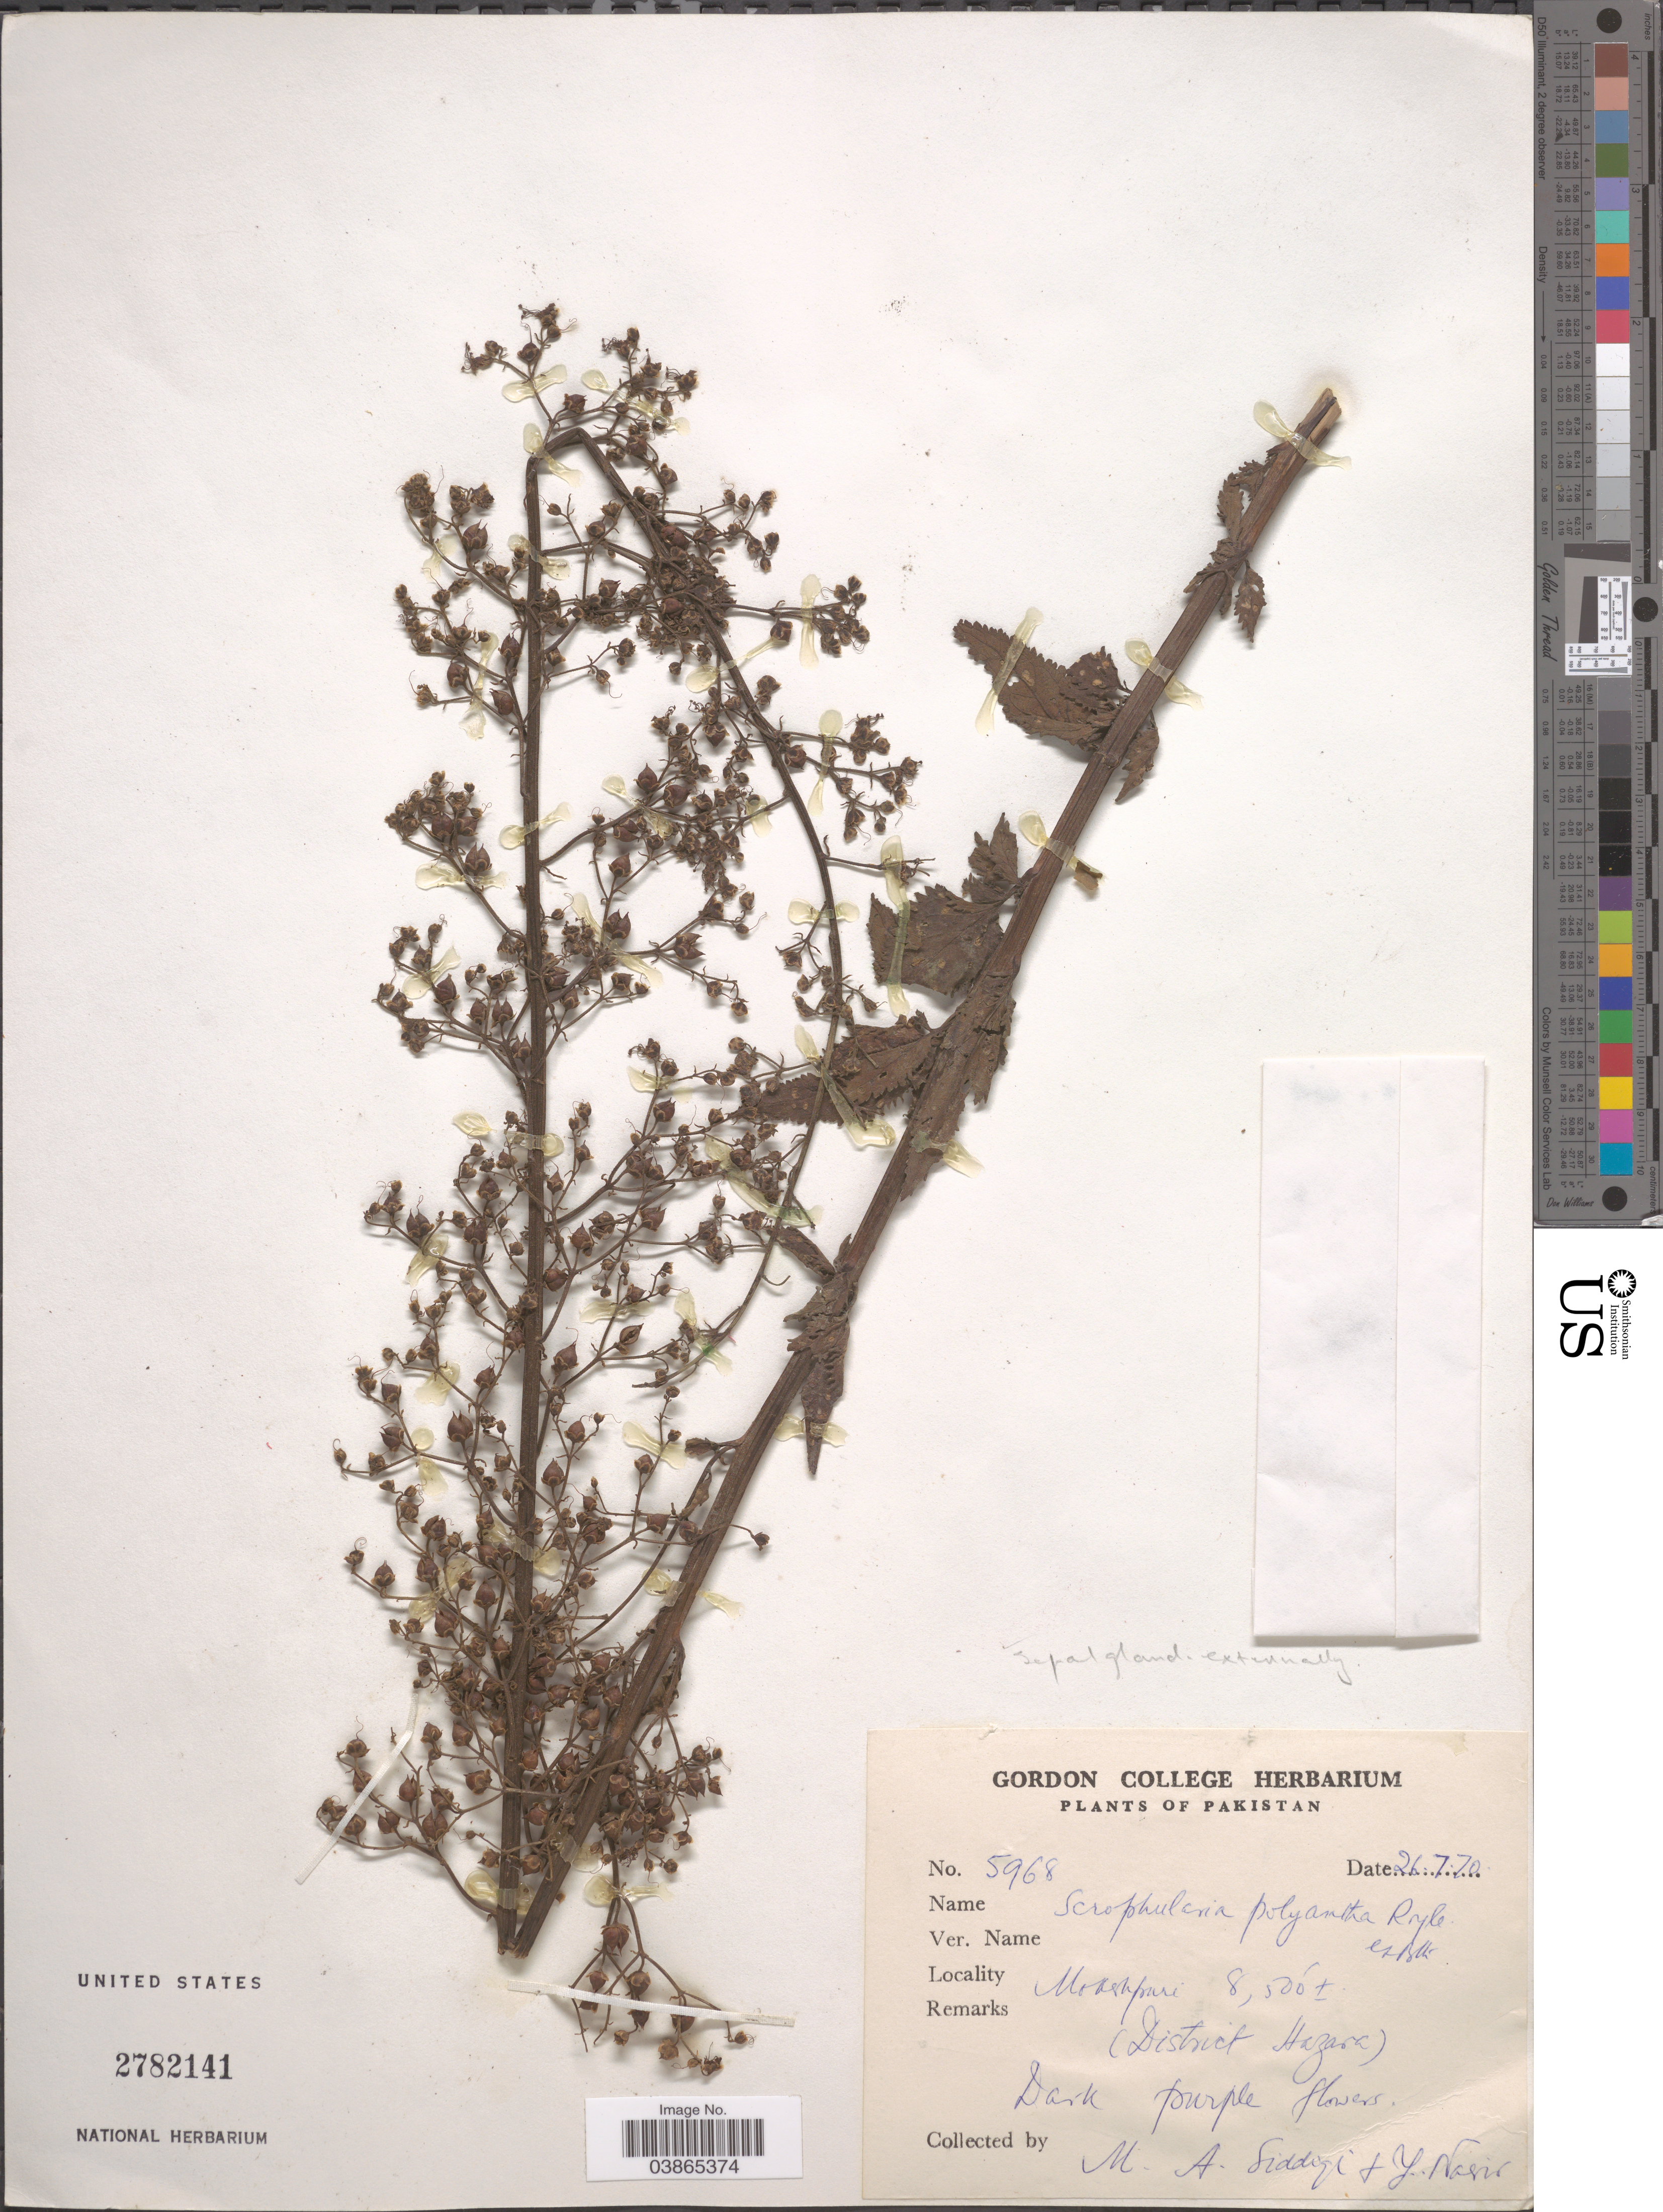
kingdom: Plantae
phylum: Tracheophyta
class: Magnoliopsida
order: Lamiales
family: Scrophulariaceae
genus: Scrophularia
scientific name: Scrophularia polyantha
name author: Royle ex Benth.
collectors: M. Siddiqi & Y. Nasir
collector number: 5968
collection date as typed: Transcribed d/m/y: 26/7/70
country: Pakistan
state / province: Khyber Pakhtunkhwa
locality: Mokshpuri (District Hazara).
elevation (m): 2591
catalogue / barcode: US 2782141